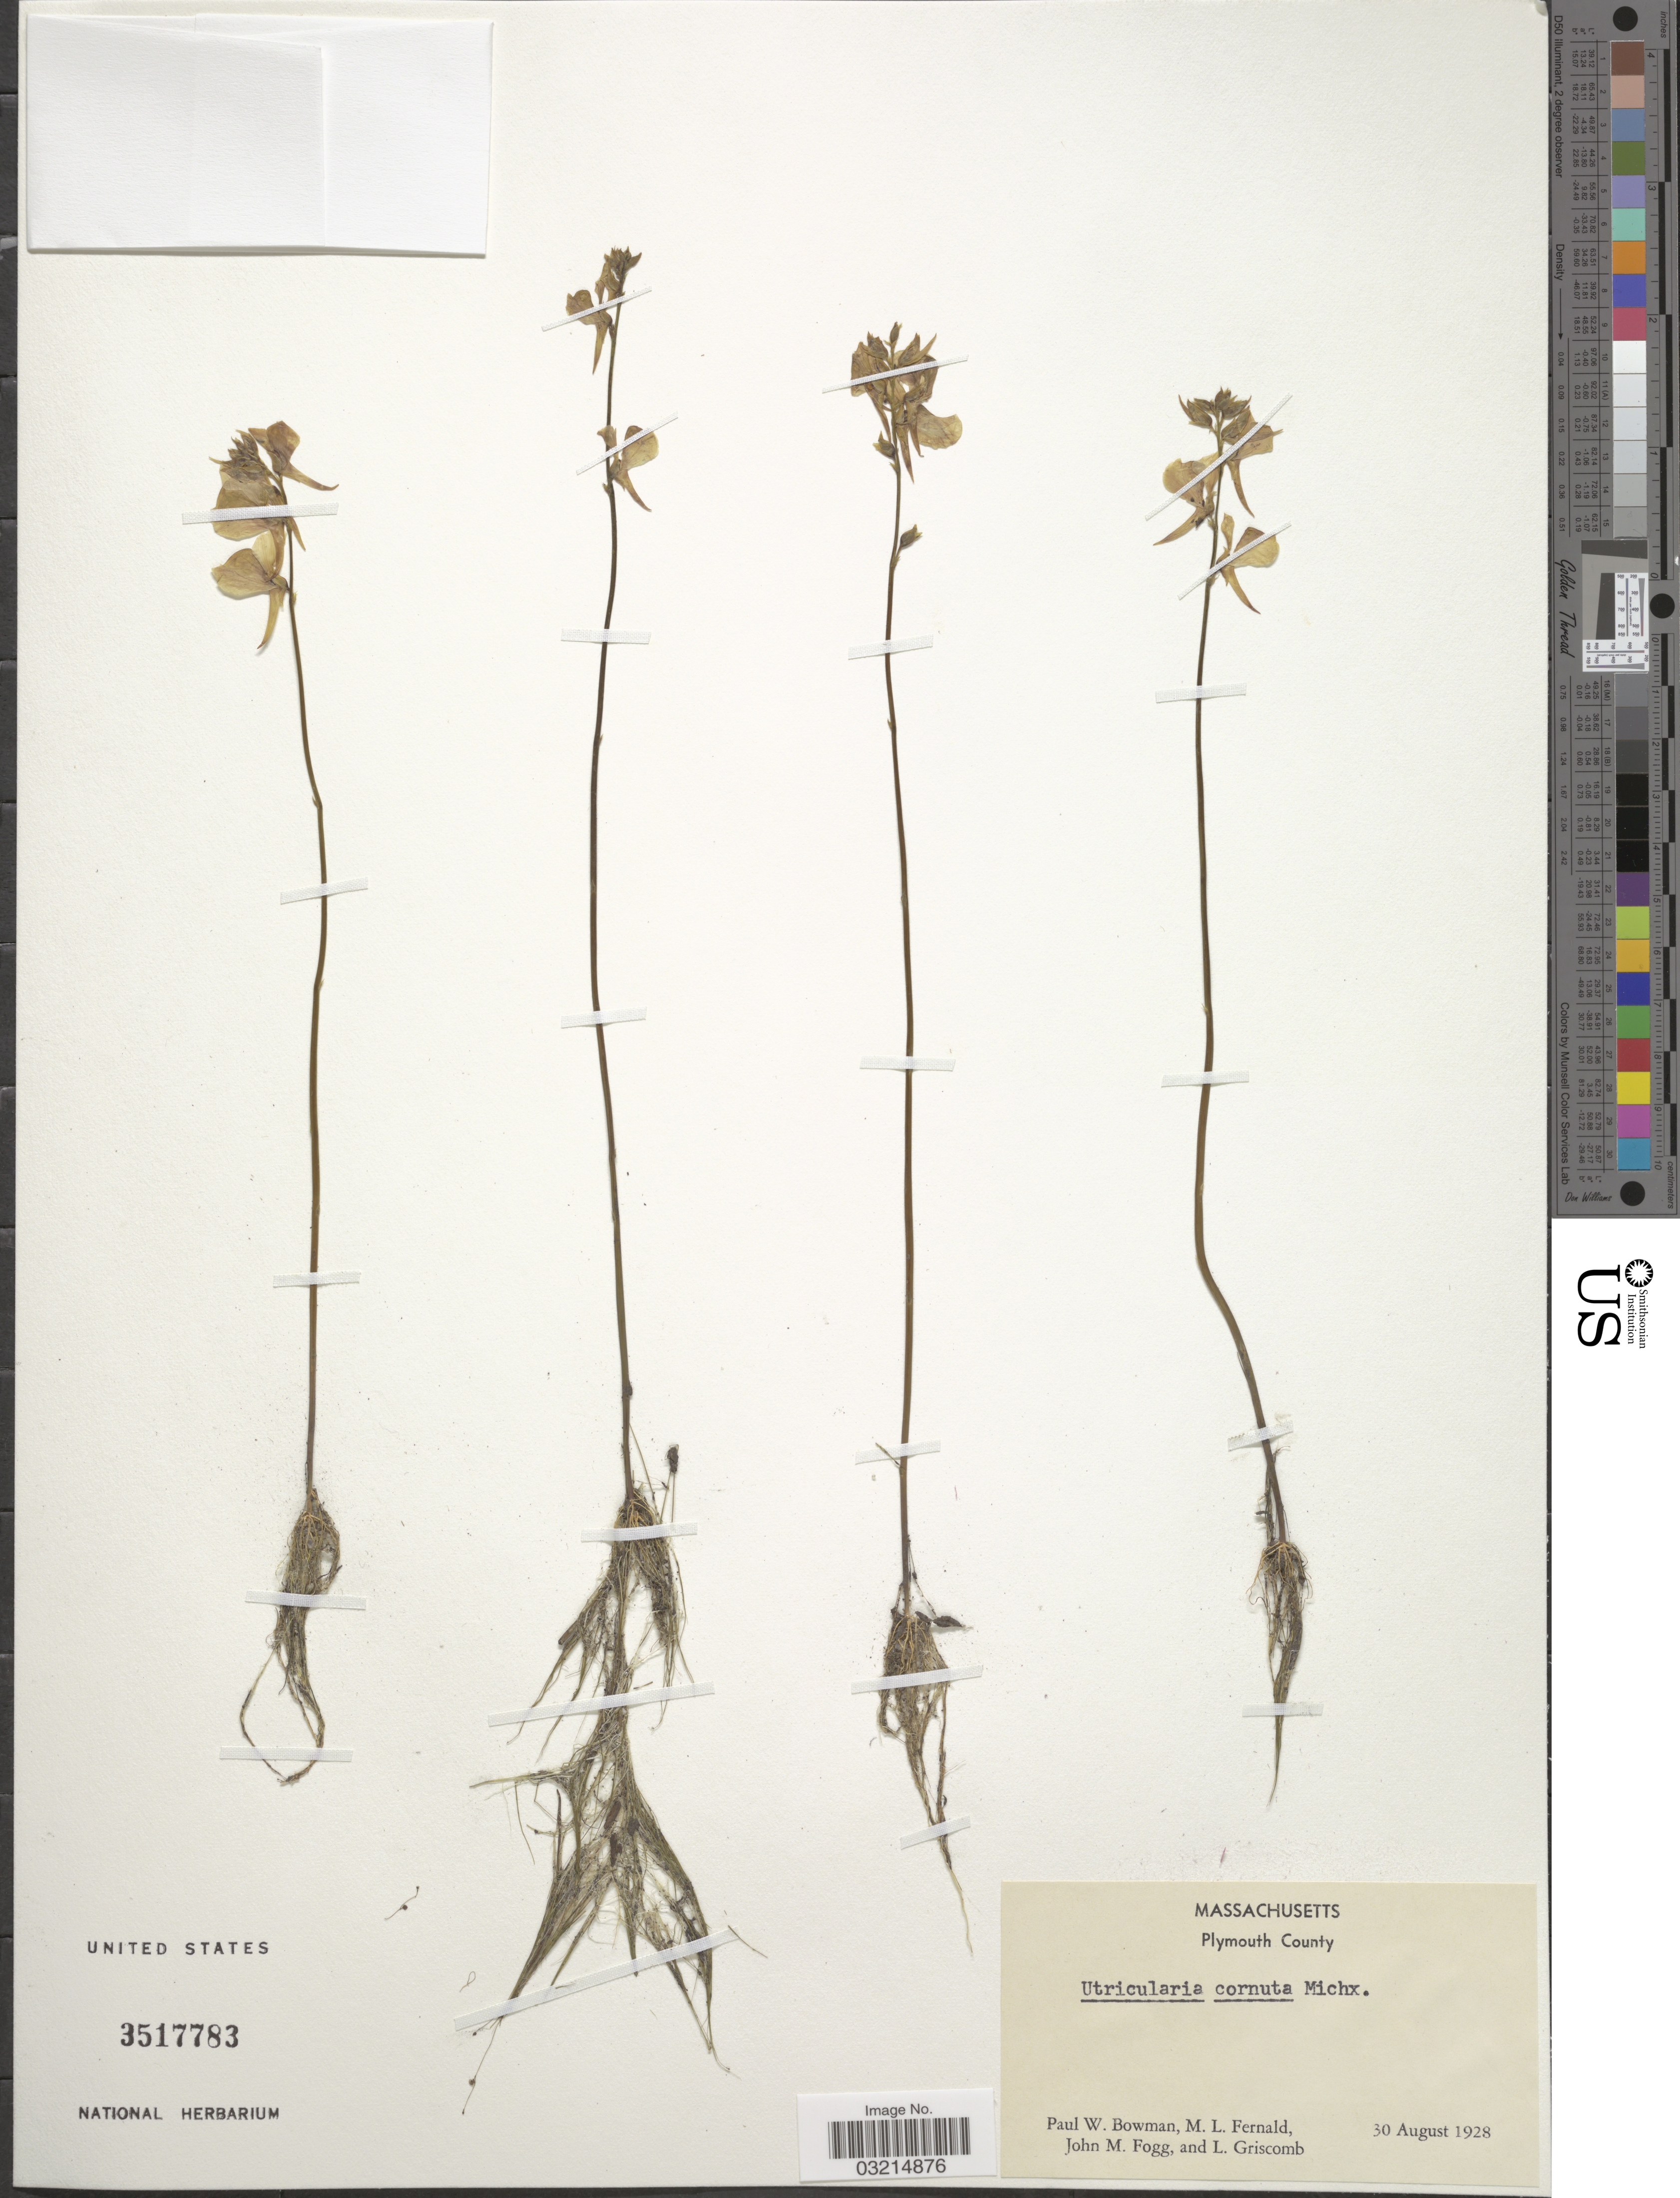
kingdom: Plantae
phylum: Tracheophyta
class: Magnoliopsida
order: Lamiales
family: Lentibulariaceae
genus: Utricularia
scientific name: Utricularia cornuta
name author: Michx.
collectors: P. Bowman, M. L. Fernald, J. Fogg & L. Griscomb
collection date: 1928-08-30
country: United States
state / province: Massachusetts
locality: Plymouth County.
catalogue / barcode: US 3517783